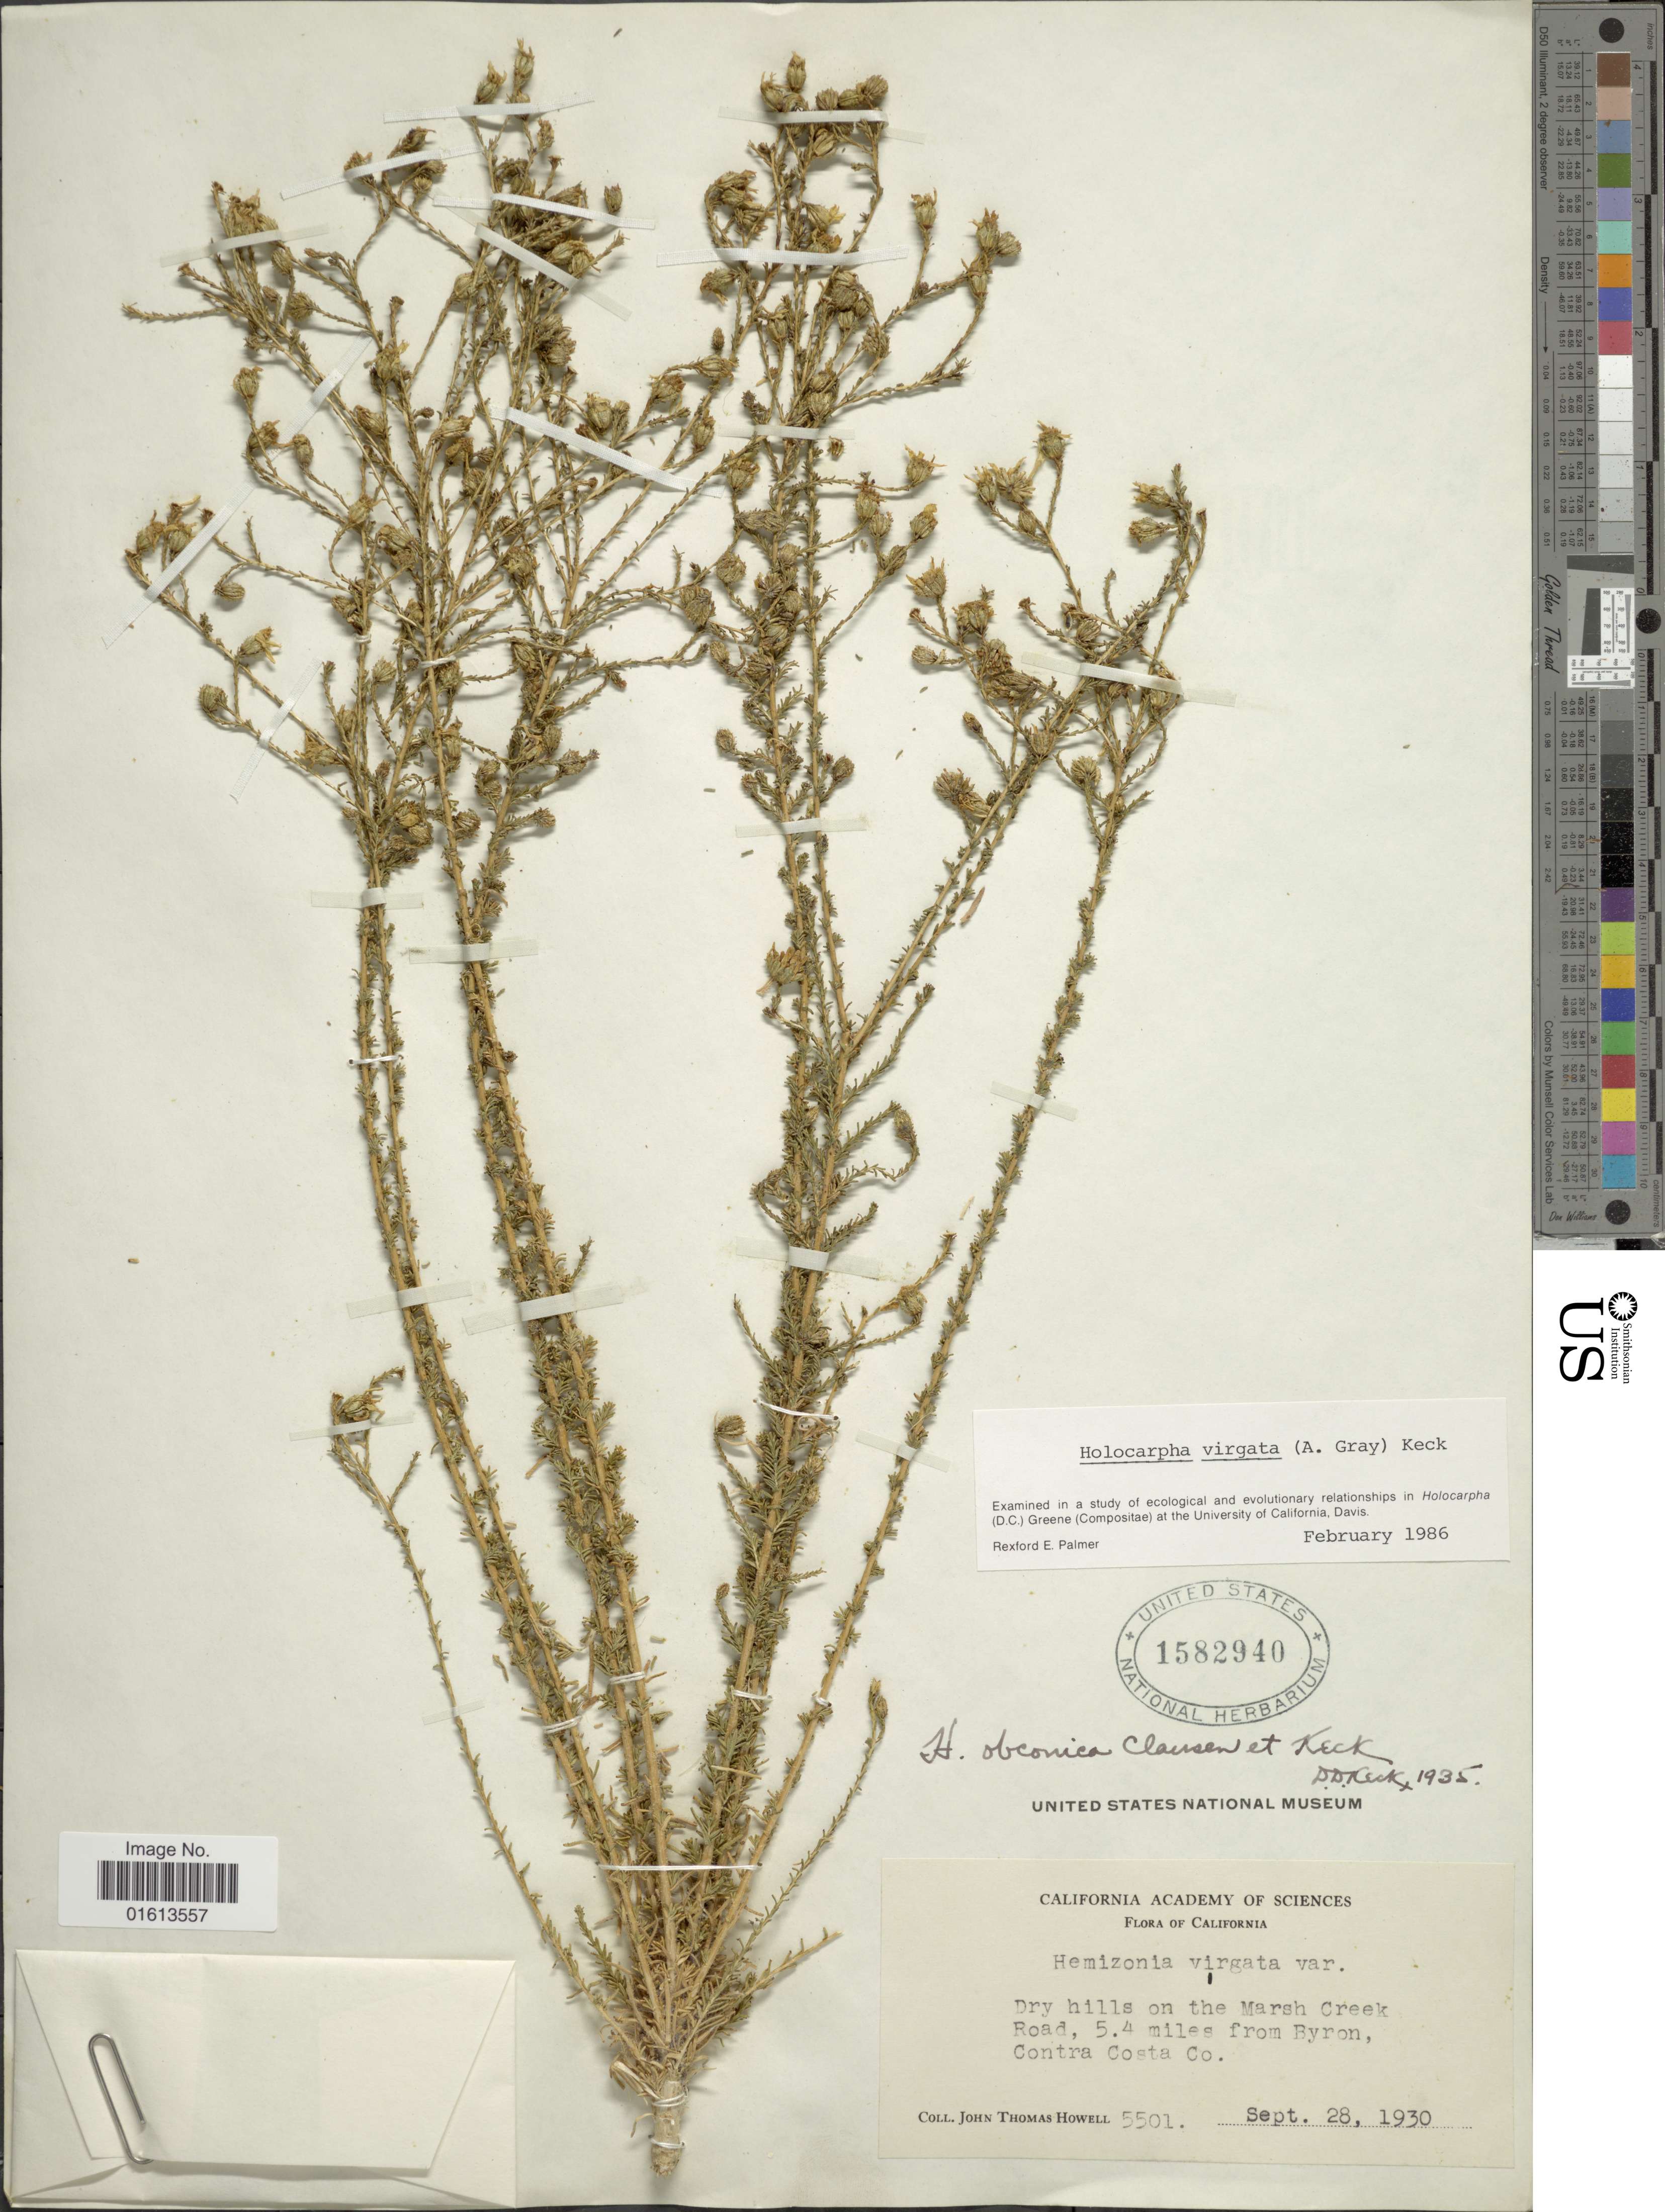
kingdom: Plantae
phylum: Tracheophyta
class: Magnoliopsida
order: Asterales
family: Asteraceae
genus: Holocarpha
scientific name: Holocarpha virgata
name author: (A. Gray) D.D. Keck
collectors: J. T. Howell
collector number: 5501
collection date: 1930-09-28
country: United States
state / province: California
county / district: Contra Costa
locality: California. Dry hills on the Marsh Creek Road, 5.4 miles from Byron, Contra Costa Co.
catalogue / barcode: US 1582940